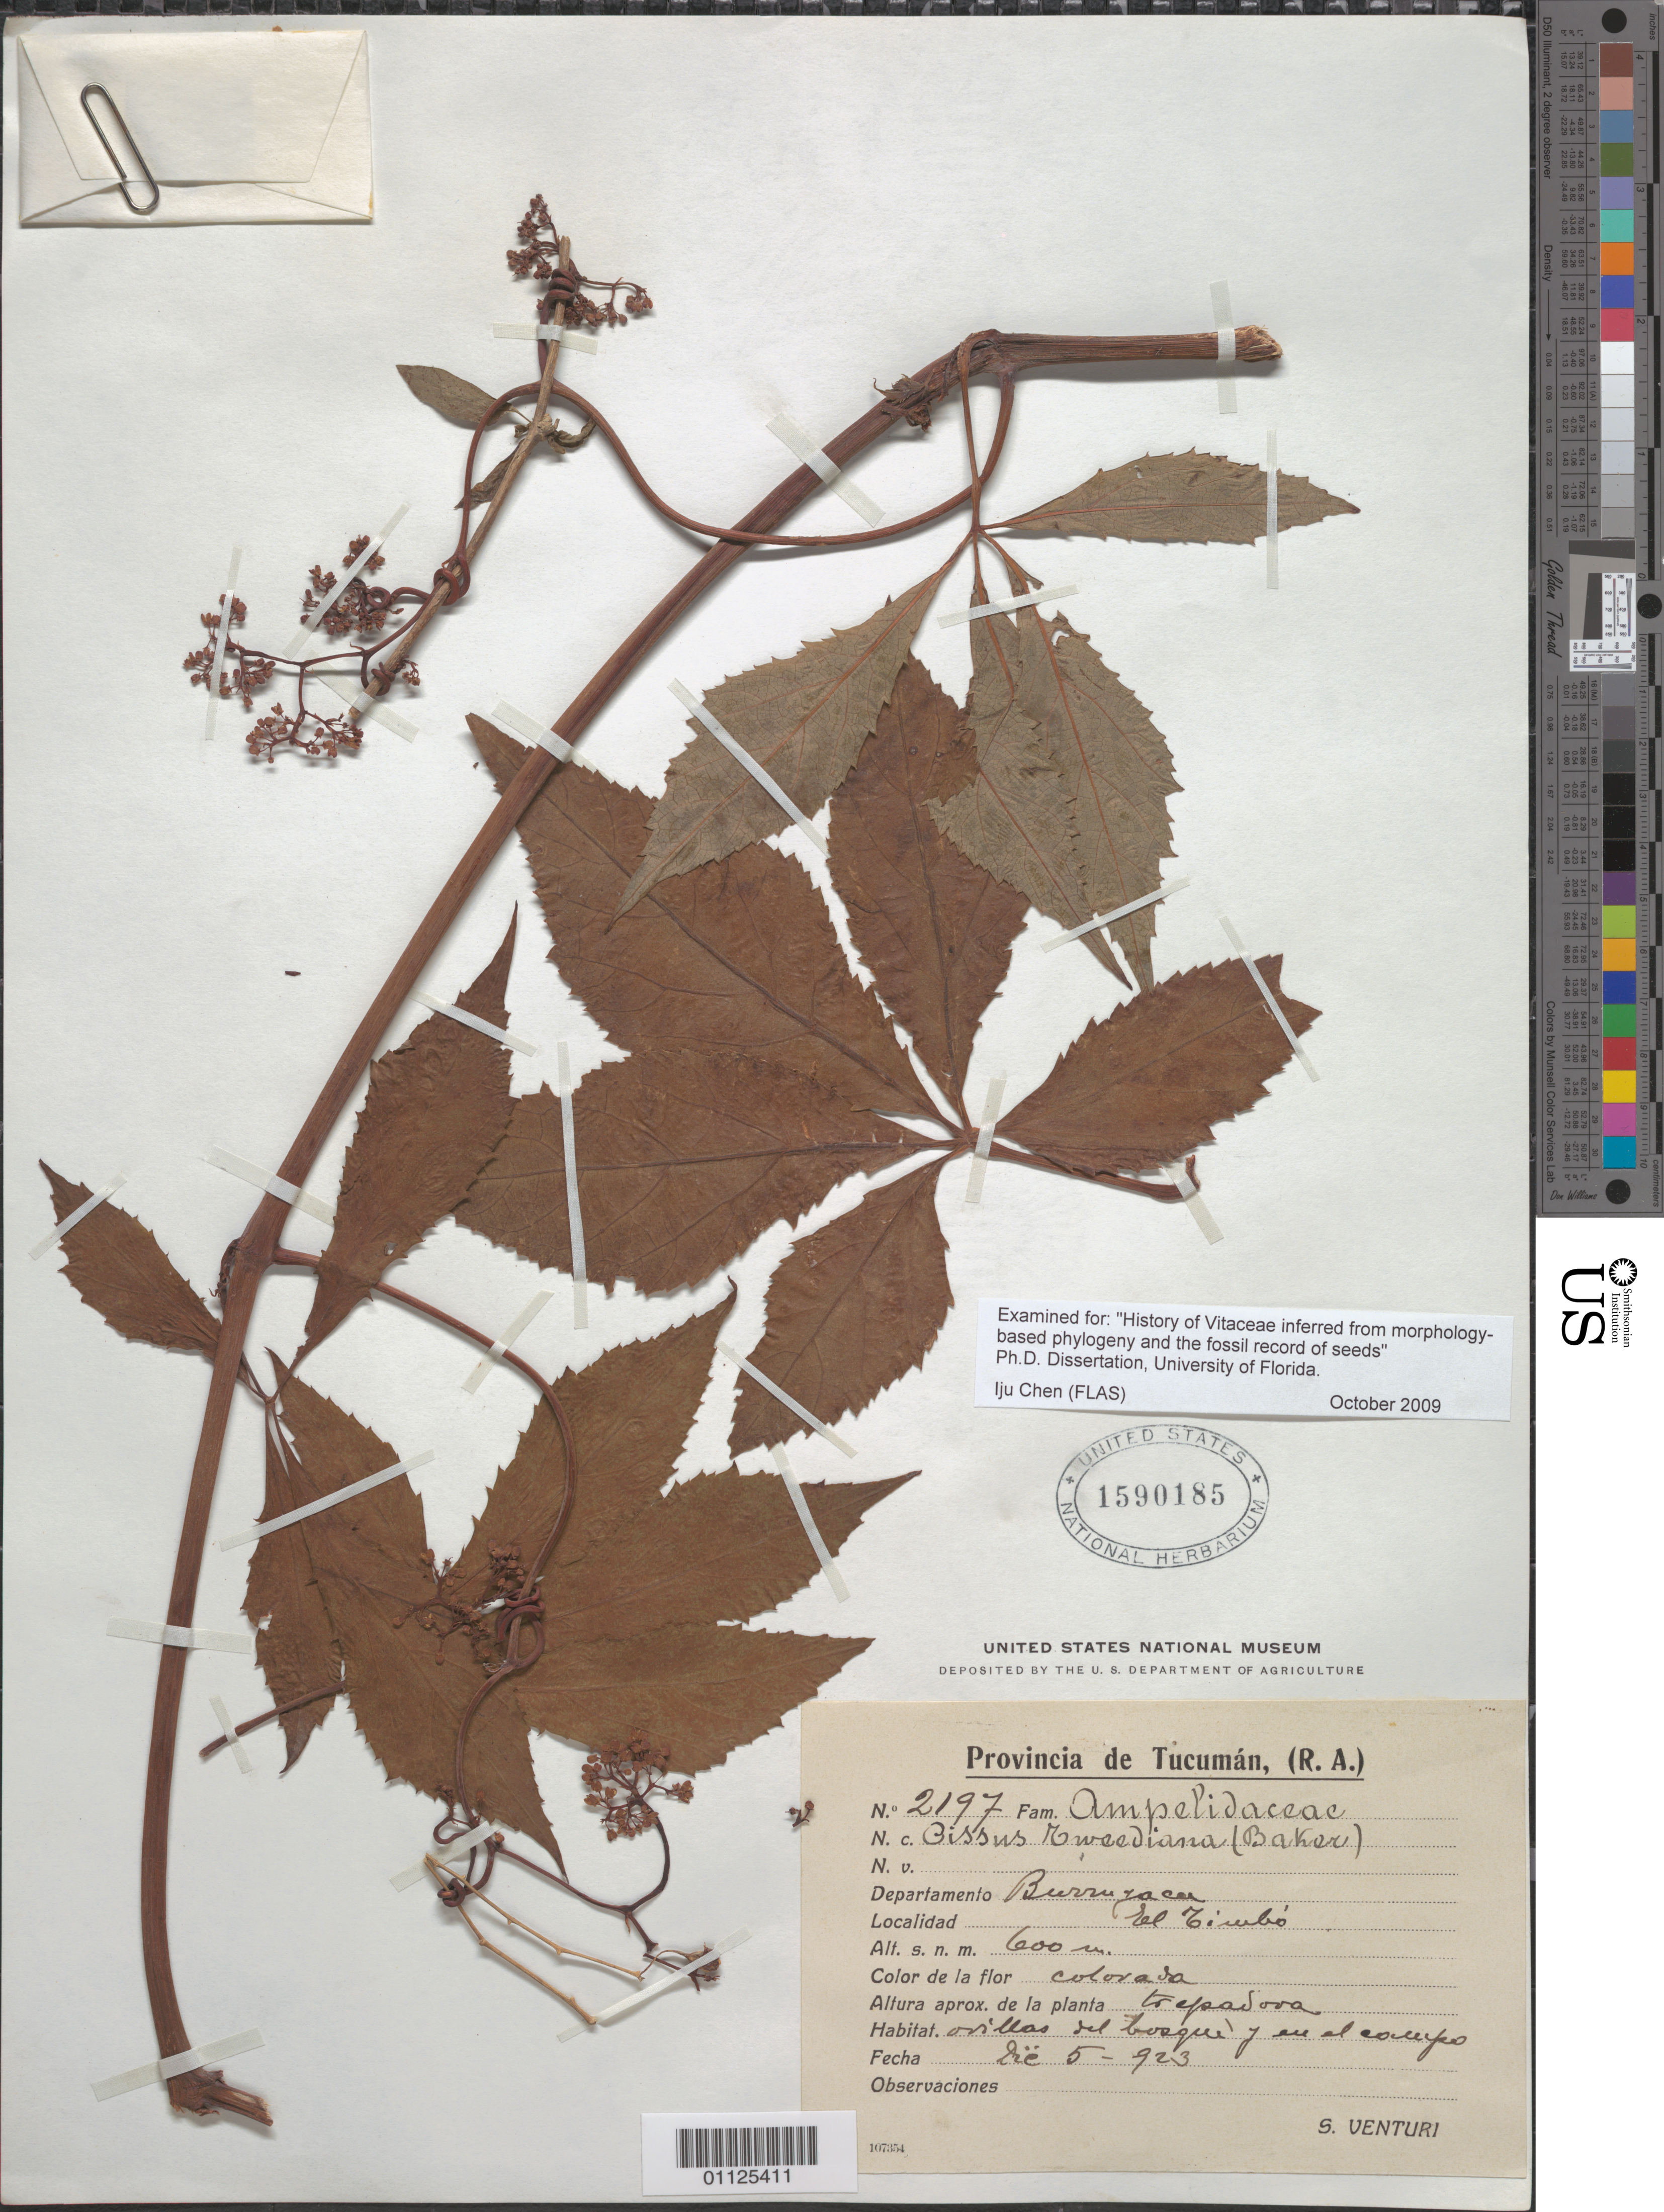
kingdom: Plantae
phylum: Tracheophyta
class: Magnoliopsida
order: Vitales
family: Vitaceae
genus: Clematicissus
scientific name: Clematicissus tweedieana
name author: (Baker) Lombardi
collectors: S. Venturi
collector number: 2197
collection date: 1923-12-05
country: Argentina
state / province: Tucumán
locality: Dept. Burruyacu.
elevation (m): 600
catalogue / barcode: US 1590185